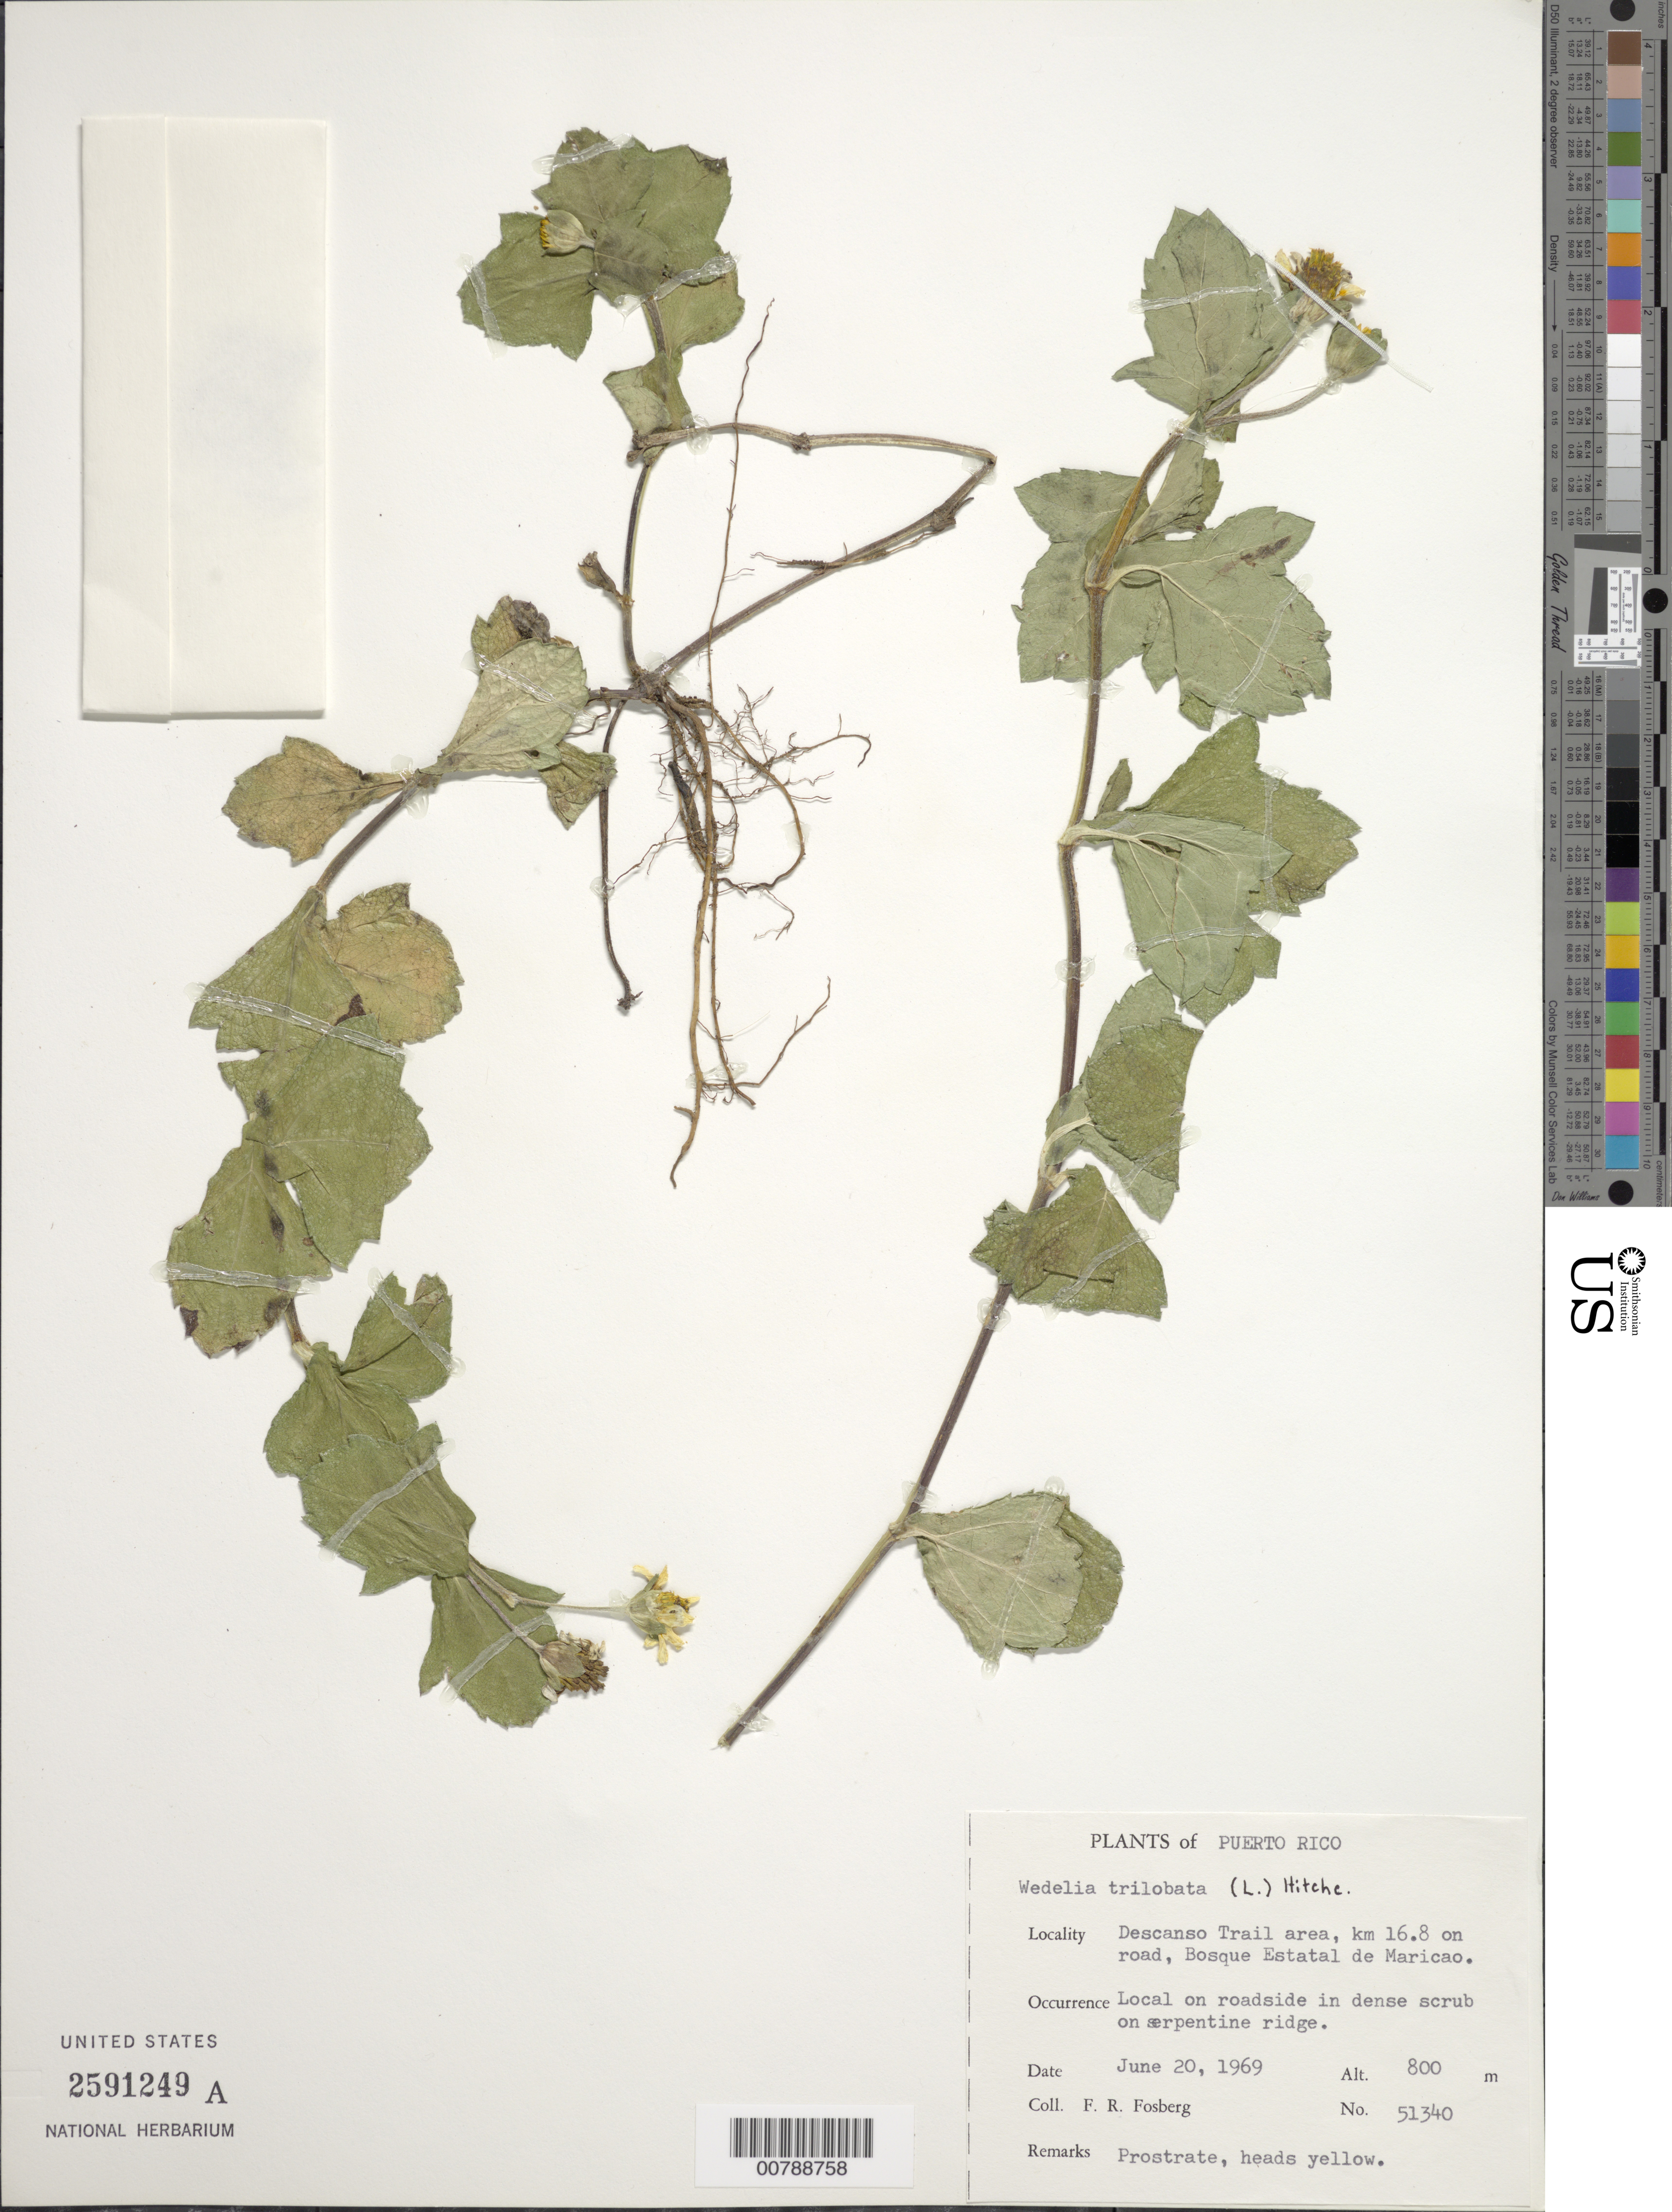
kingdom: Plantae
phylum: Tracheophyta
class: Magnoliopsida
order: Asterales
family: Asteraceae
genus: Sphagneticola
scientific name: Sphagneticola trilobata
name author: (L.) Pruski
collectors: F. R. Fosberg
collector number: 54340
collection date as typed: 20 Jun 1969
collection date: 1969-06-20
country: Puerto Rico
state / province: Maricao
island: Puerto Rico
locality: Descanso Trail area, km 16.8 on road, Bosque Estatal de Maricao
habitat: Local on roadside in dense scrub on serpentine ridge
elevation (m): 800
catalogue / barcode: US 2591249A